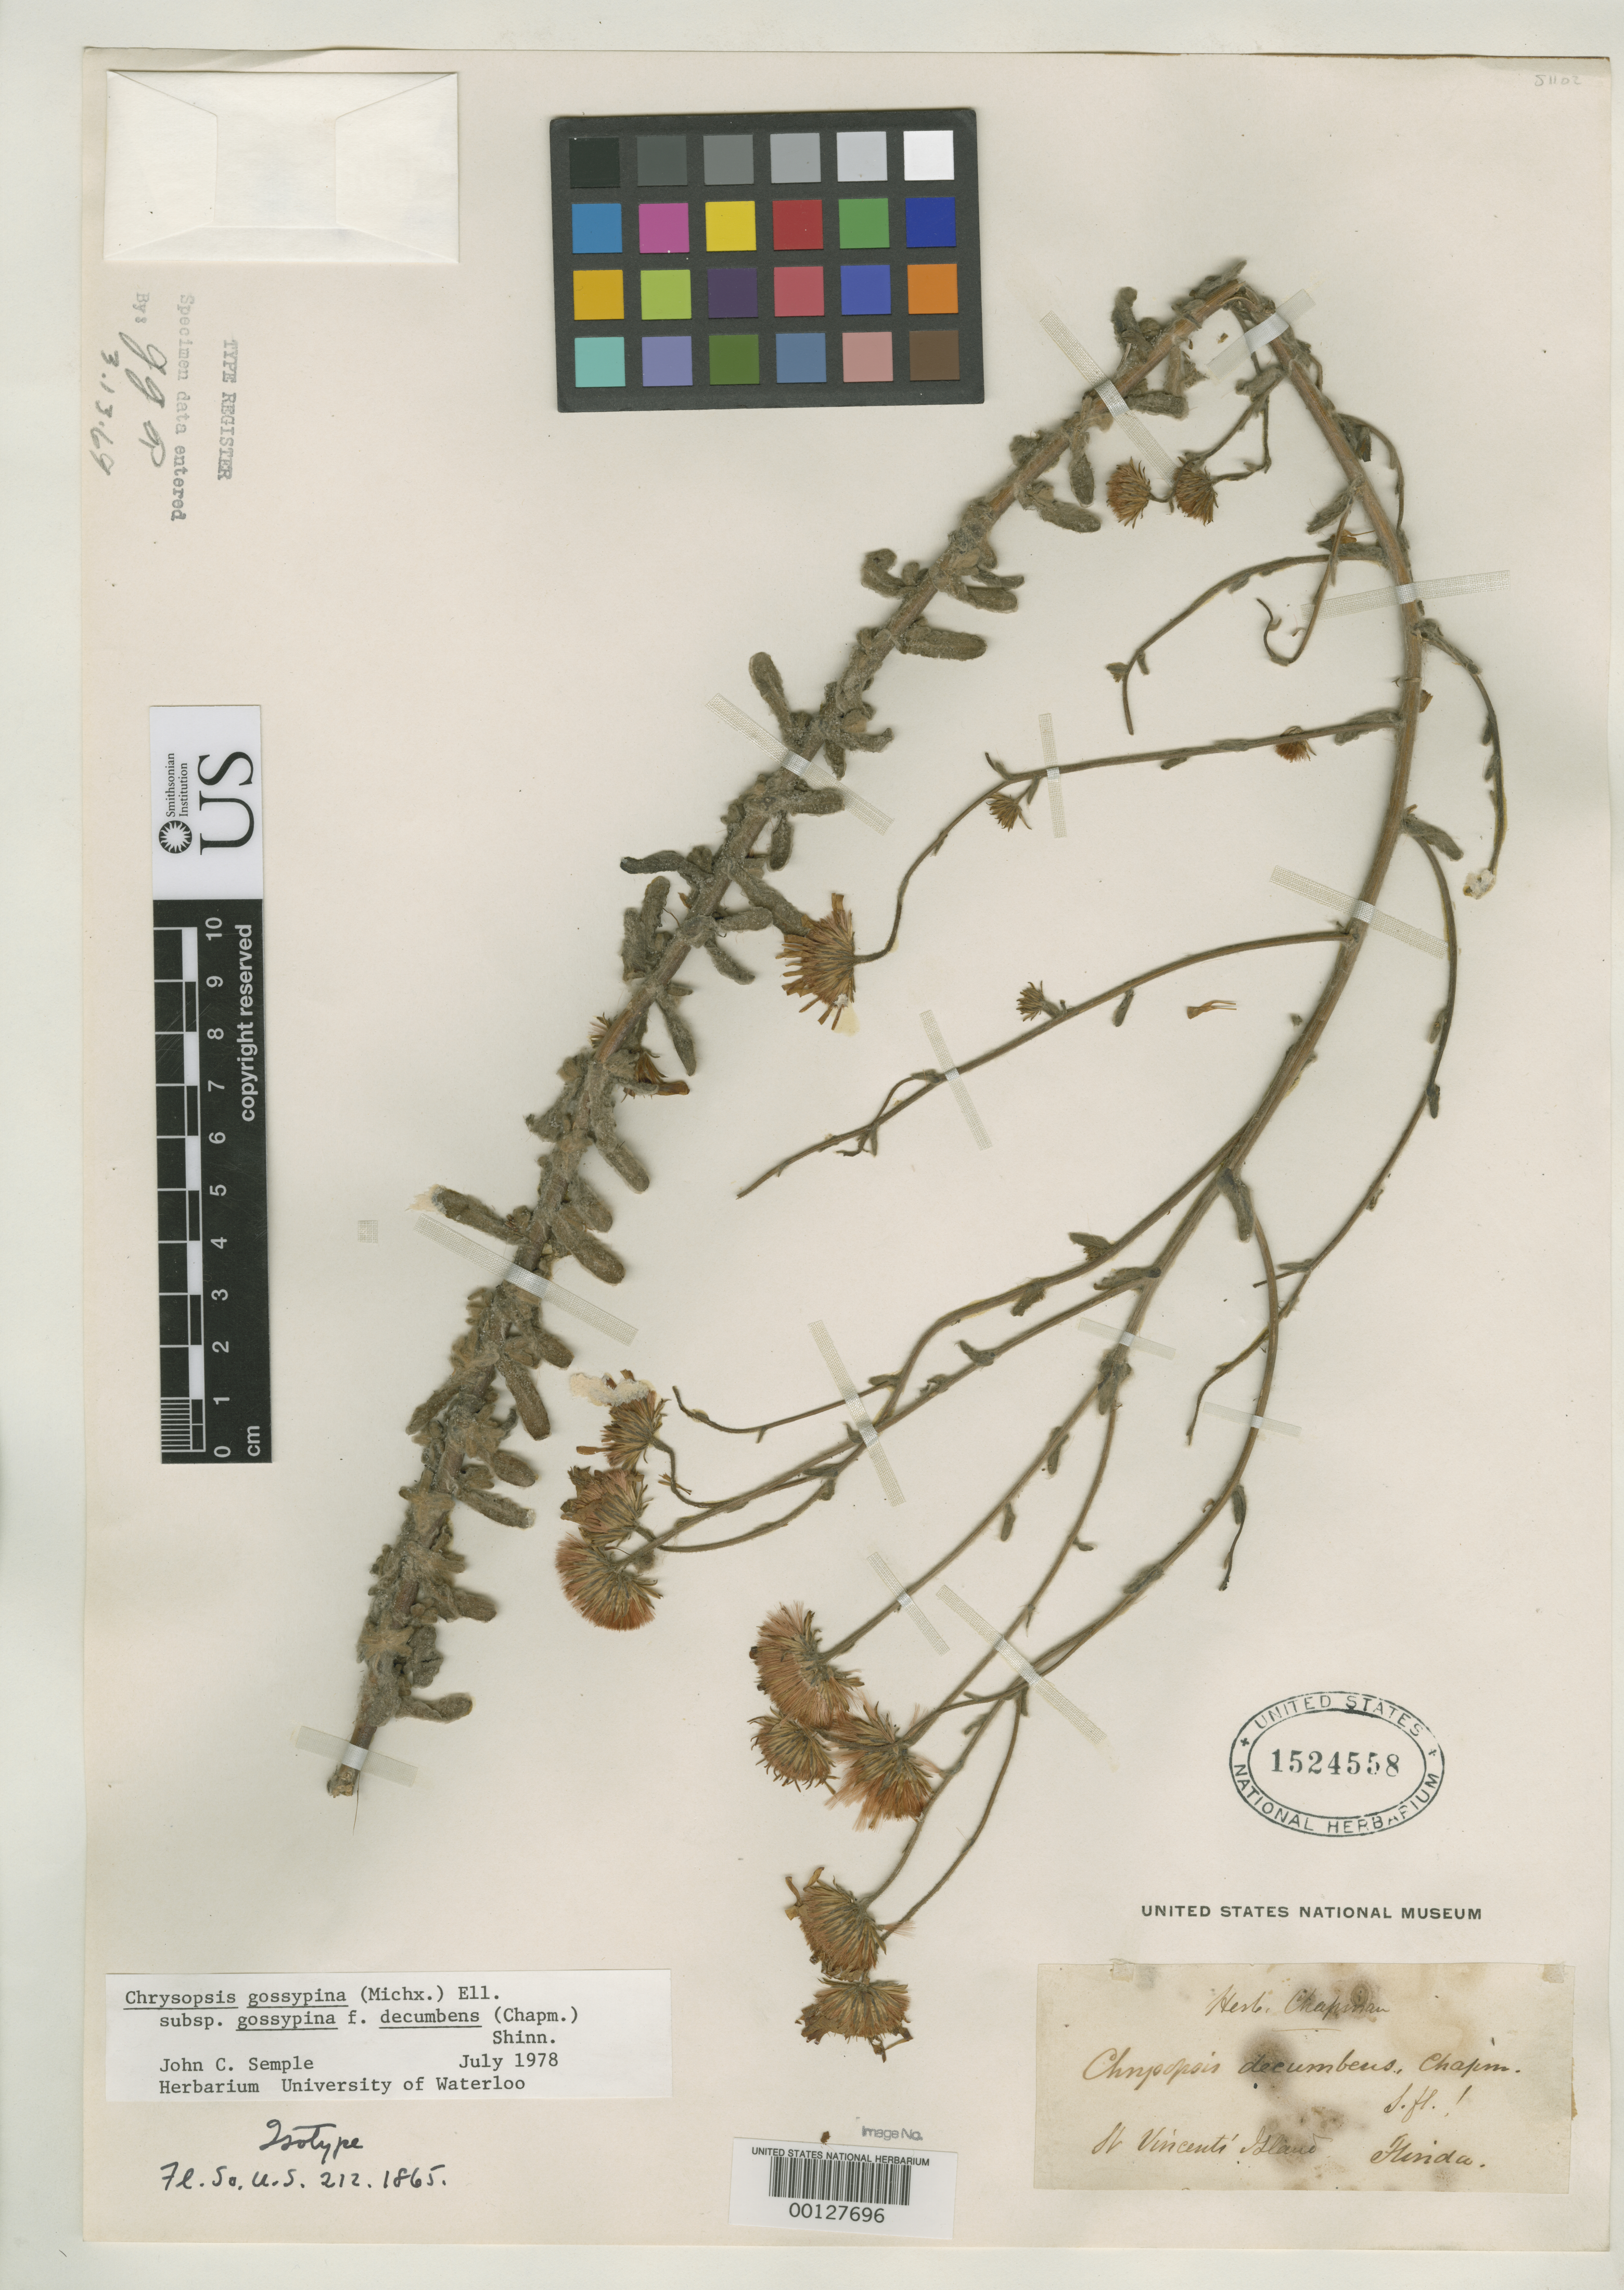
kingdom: Plantae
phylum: Tracheophyta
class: Magnoliopsida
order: Asterales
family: Asteraceae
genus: Chrysopsis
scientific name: Chrysopsis decumbens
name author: Chapm.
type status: Isotype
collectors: A. W. Chapman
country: United States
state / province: Florida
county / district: Franklin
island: Saint Vincent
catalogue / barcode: US 1524558